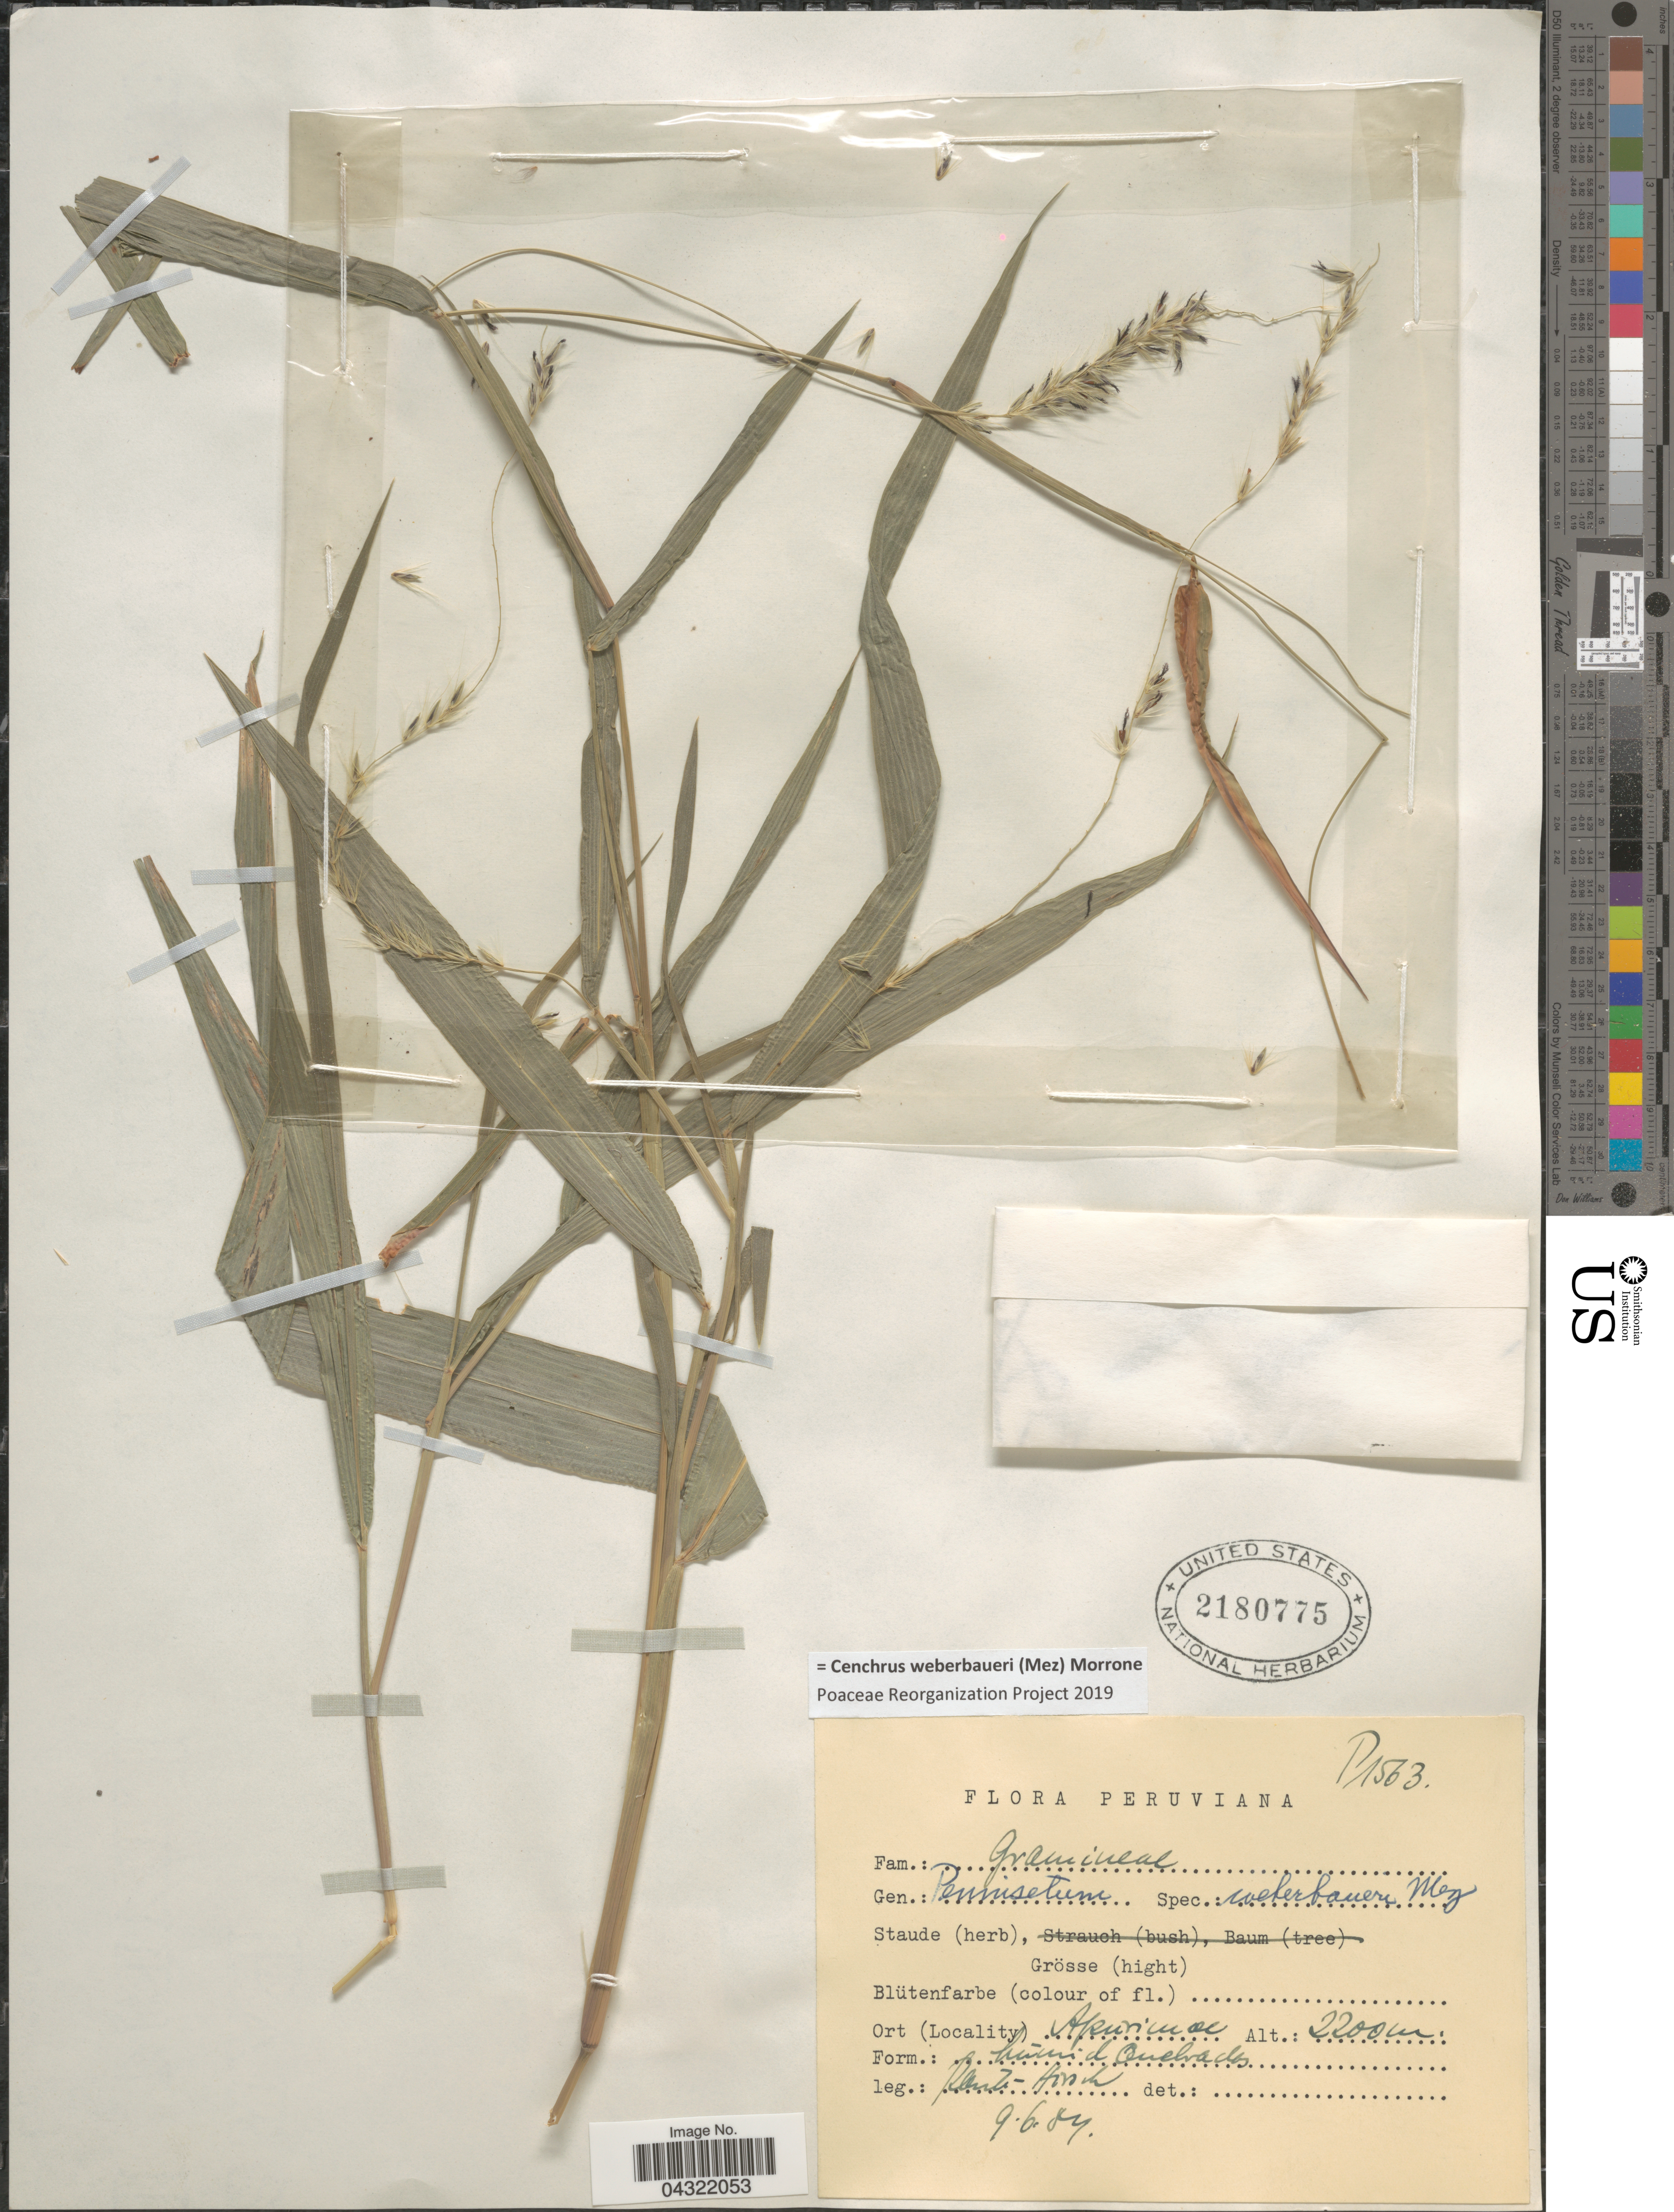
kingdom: Plantae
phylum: Tracheophyta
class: Liliopsida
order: Poales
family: Poaceae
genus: Cenchrus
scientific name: Cenchrus weberbaueri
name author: (Mez) Morrone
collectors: W. Rauh & G. Hirsch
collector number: P1563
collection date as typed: Transcribed d/m/y: 9/6/4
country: Peru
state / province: Apurímac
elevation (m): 2200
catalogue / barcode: US 2180775